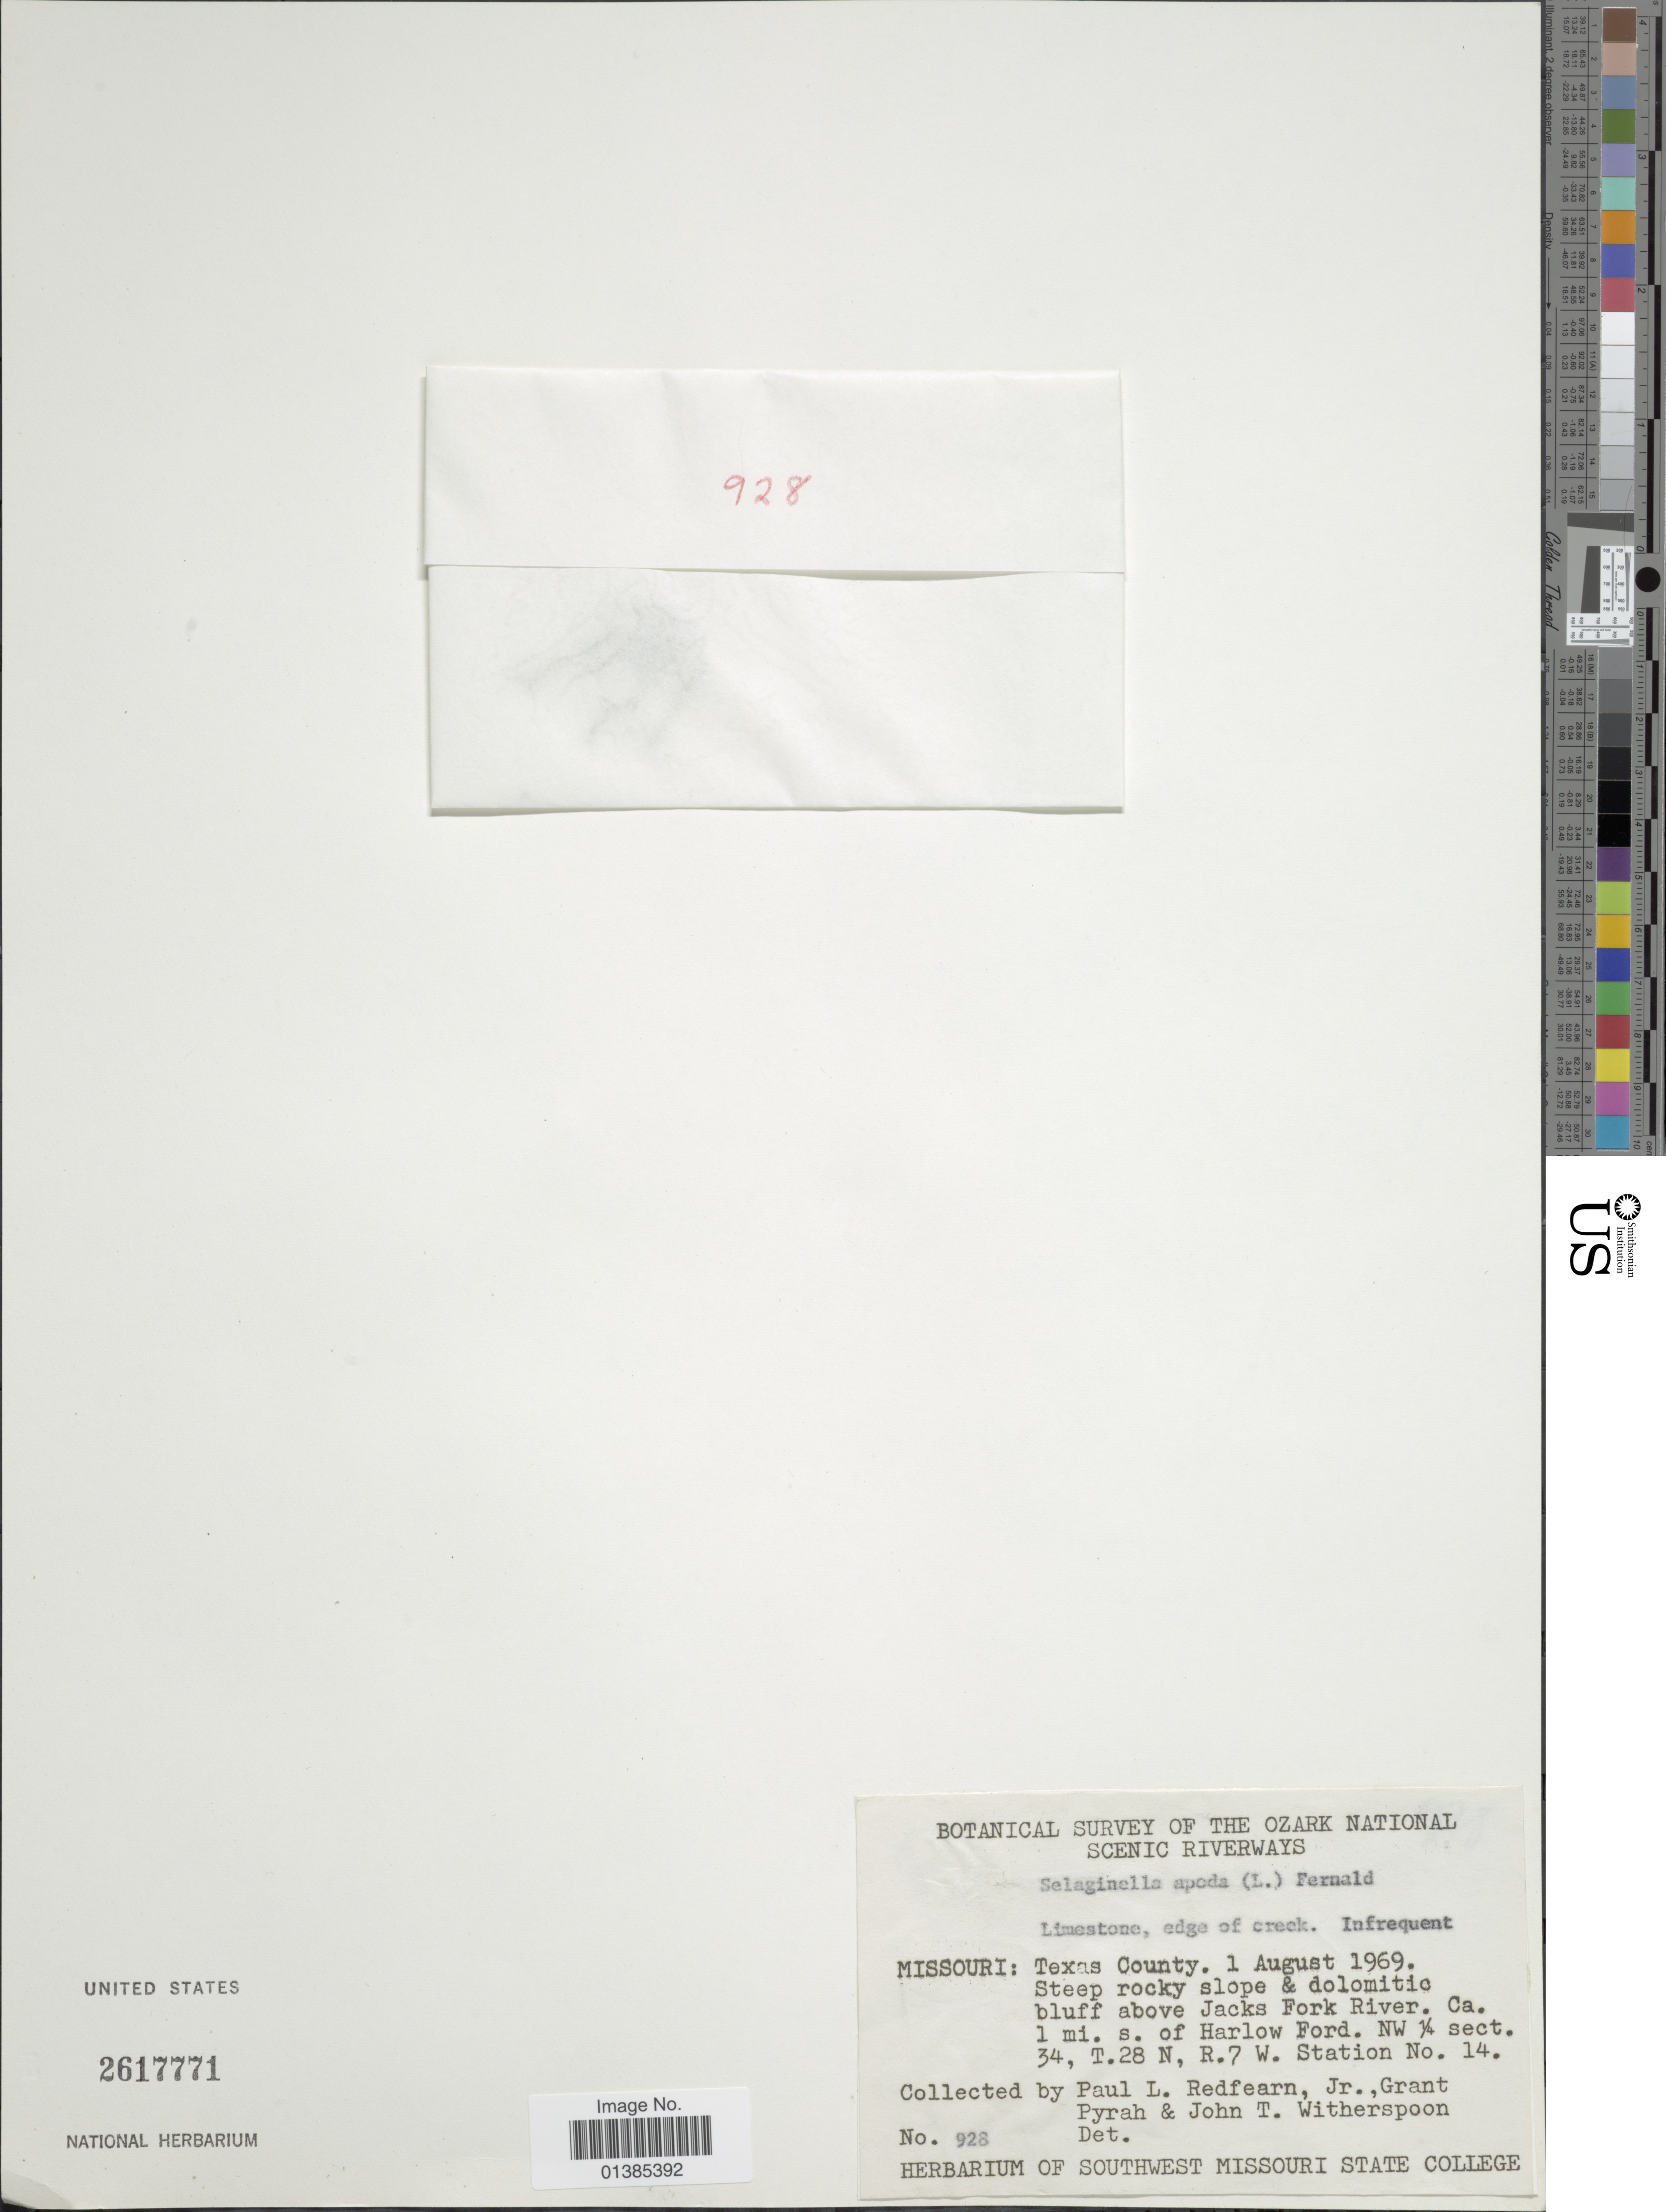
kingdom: Plantae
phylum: Tracheophyta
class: Lycopodiopsida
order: Selaginellales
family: Selaginellaceae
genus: Selaginella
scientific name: Selaginella apus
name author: Spring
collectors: P. L. Redfearn Jr., G. Pyrah & J. Witherspoon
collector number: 928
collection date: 1969-08-01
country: United States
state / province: Missouri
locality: Texas County. Steep rocky slope & dolomitic bluff above Jacks Fork River. Ca. 1 mi. s. of Harlow Ford. NW ¼ sect. 34, T.28 N, R.7 W. Station No. 14.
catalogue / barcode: US 2617771